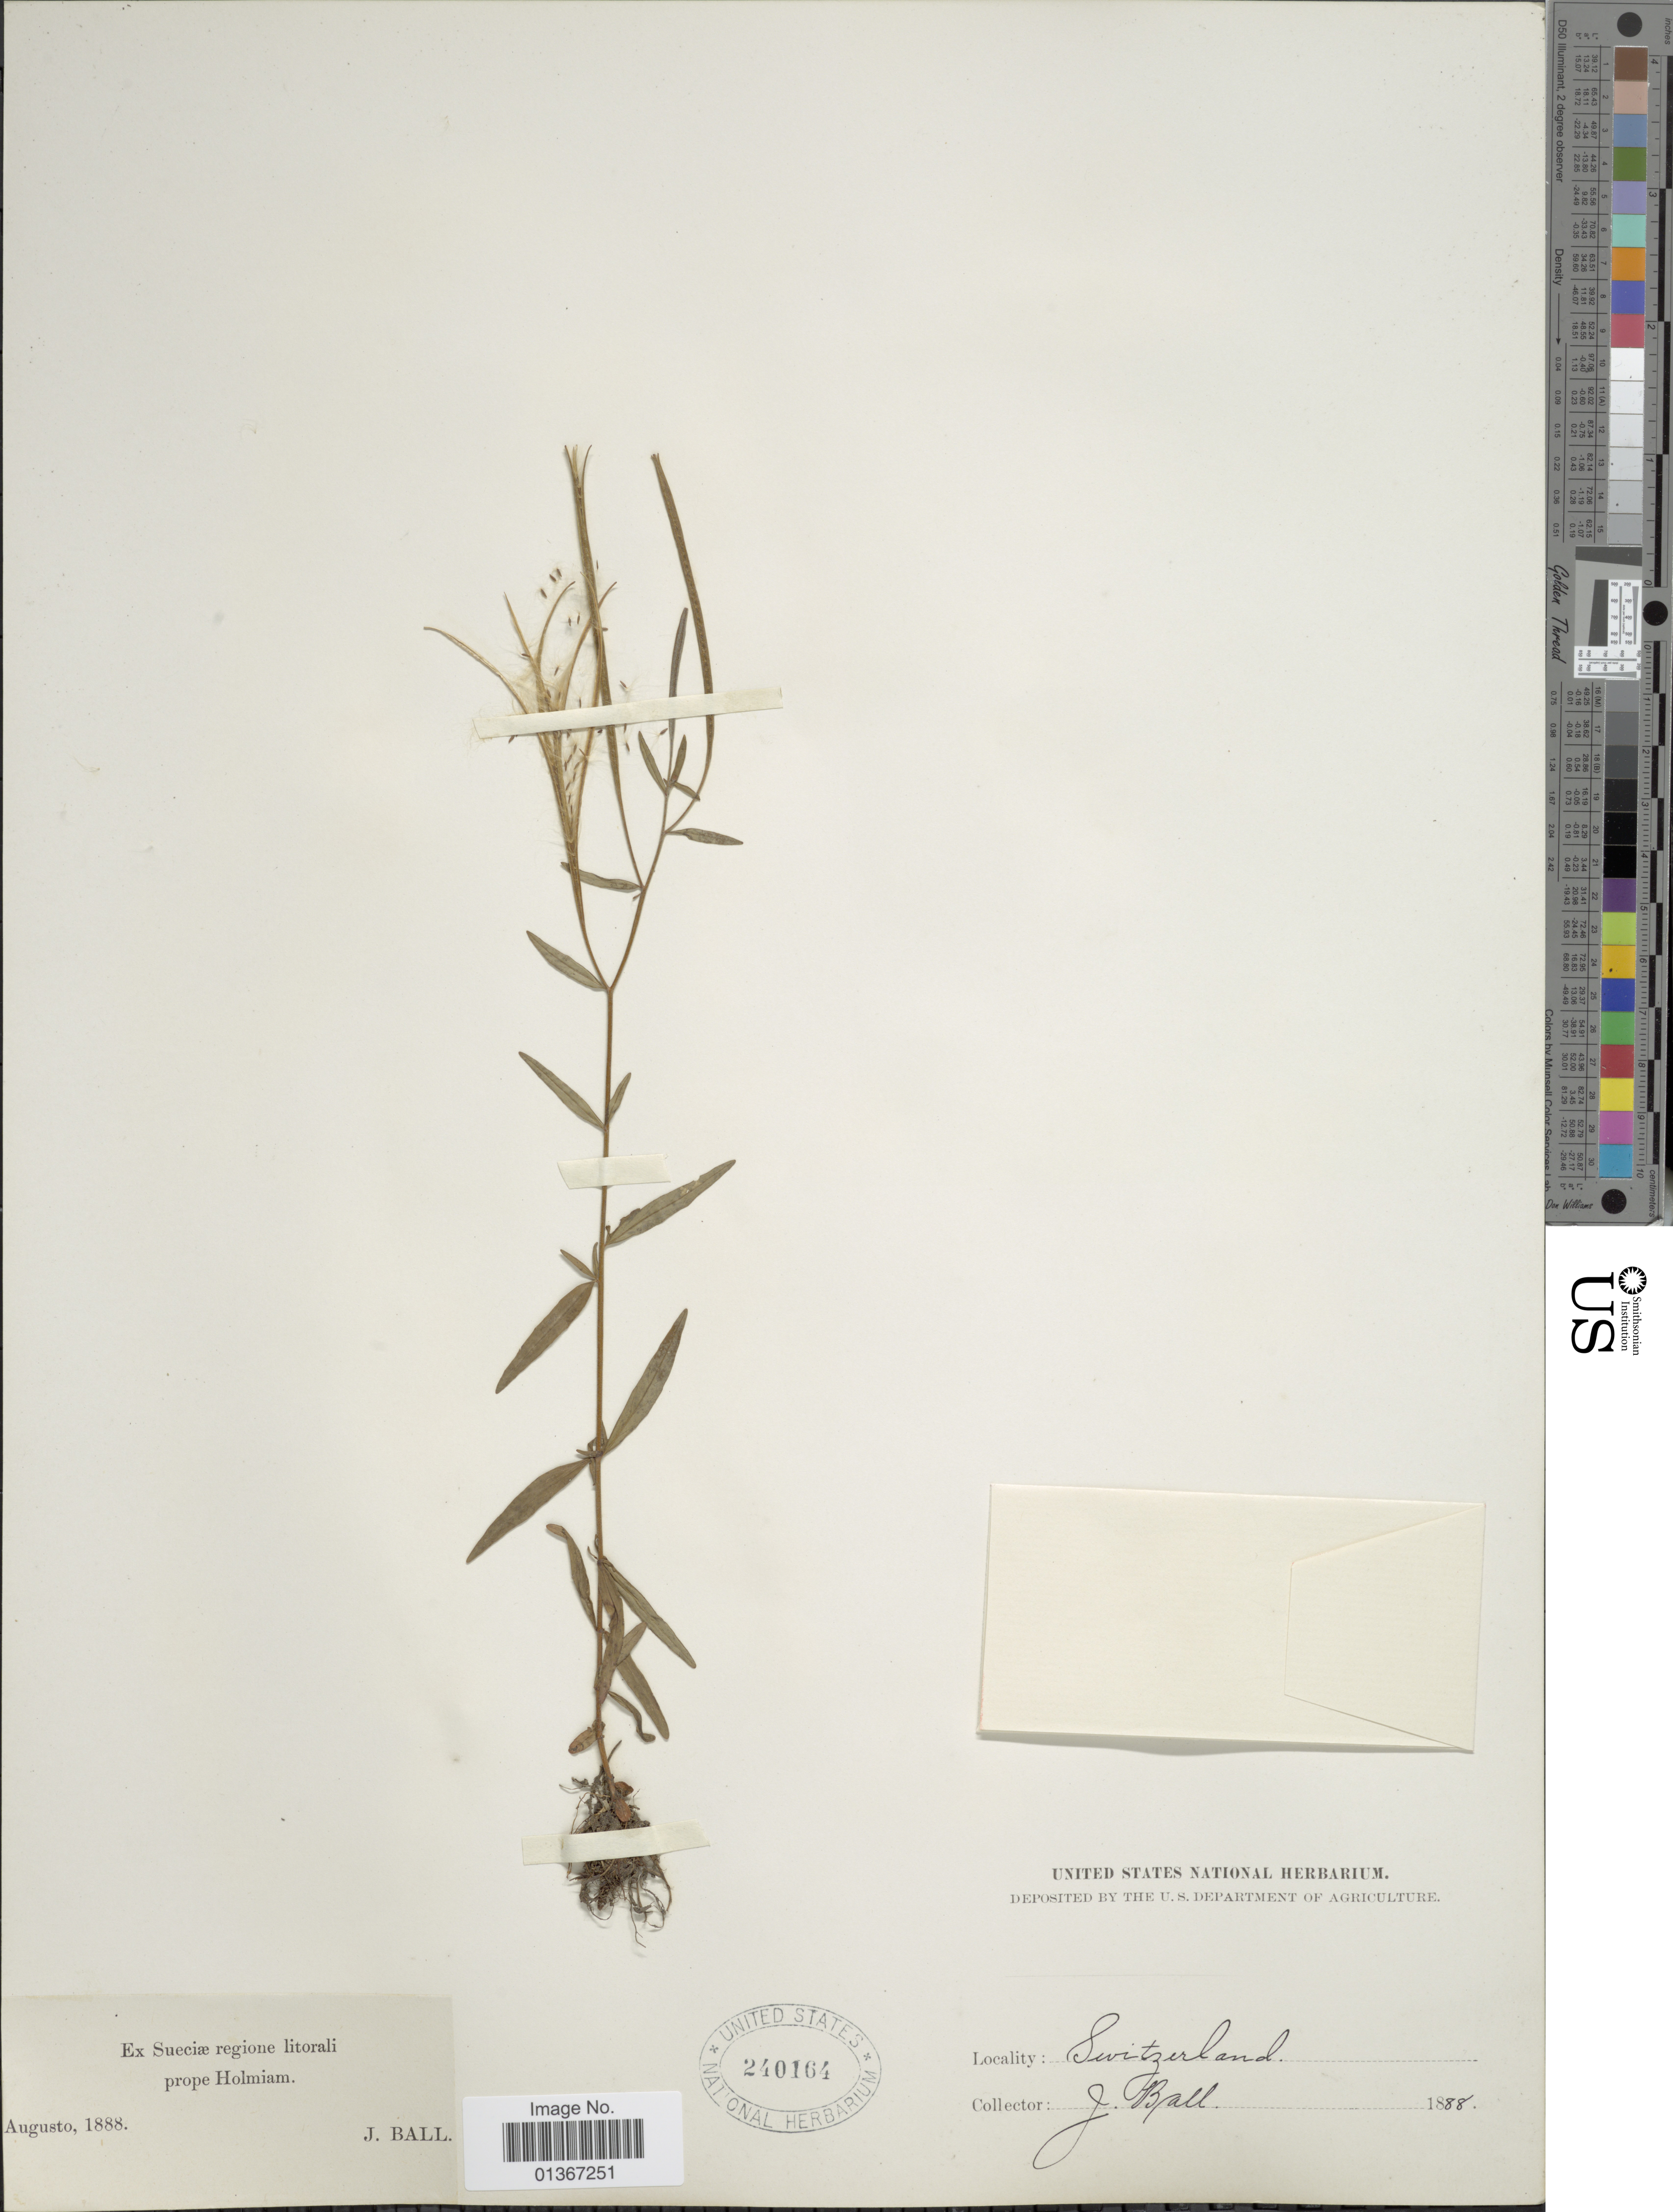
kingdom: Plantae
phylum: Tracheophyta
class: Magnoliopsida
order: Myrtales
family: Onagraceae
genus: Epilobium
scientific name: Epilobium sp.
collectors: J. Ball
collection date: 1888-08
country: Switzerland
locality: Switserland, Ex Sueciæ regione litorali prope Holmiam.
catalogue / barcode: US 240164